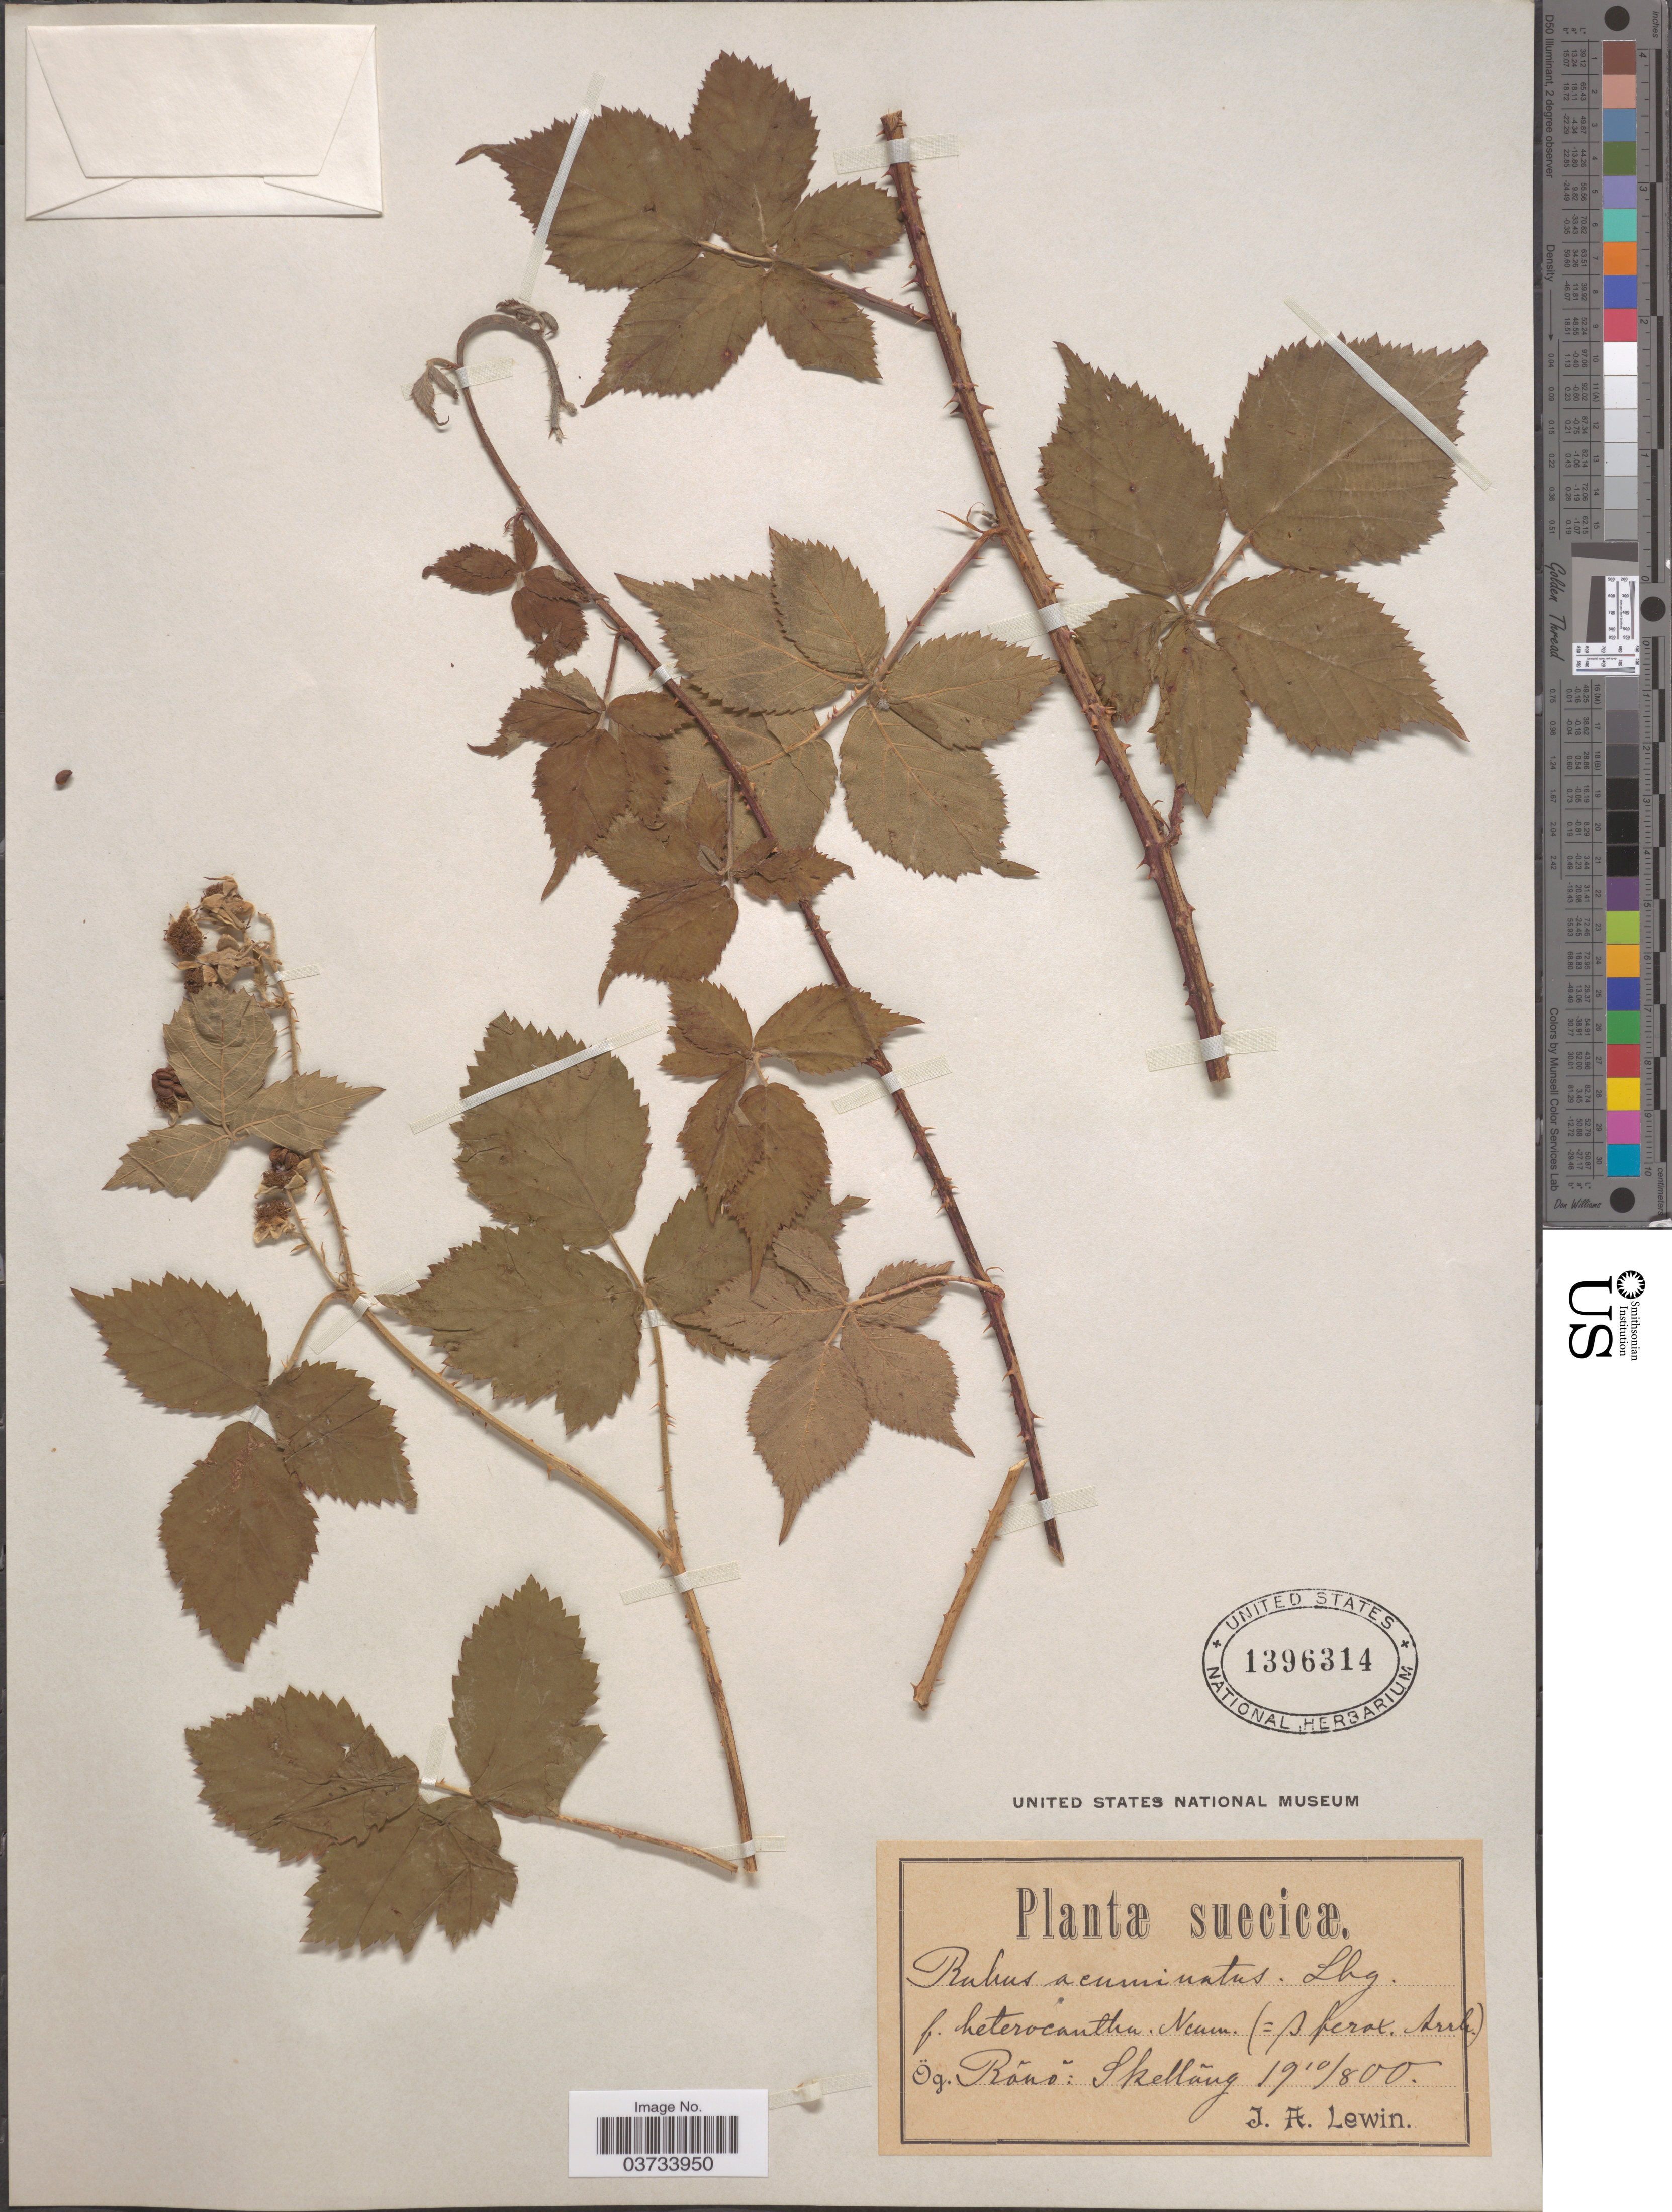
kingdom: Plantae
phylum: Tracheophyta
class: Magnoliopsida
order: Rosales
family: Rosaceae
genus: Rubus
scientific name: Rubus acuminatus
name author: Sm.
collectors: J. Lewin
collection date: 1900-08-10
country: Sweden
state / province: Östergötland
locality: Suecicæ. Ög. Rõnõ: Skellãng.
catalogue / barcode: US 1396314